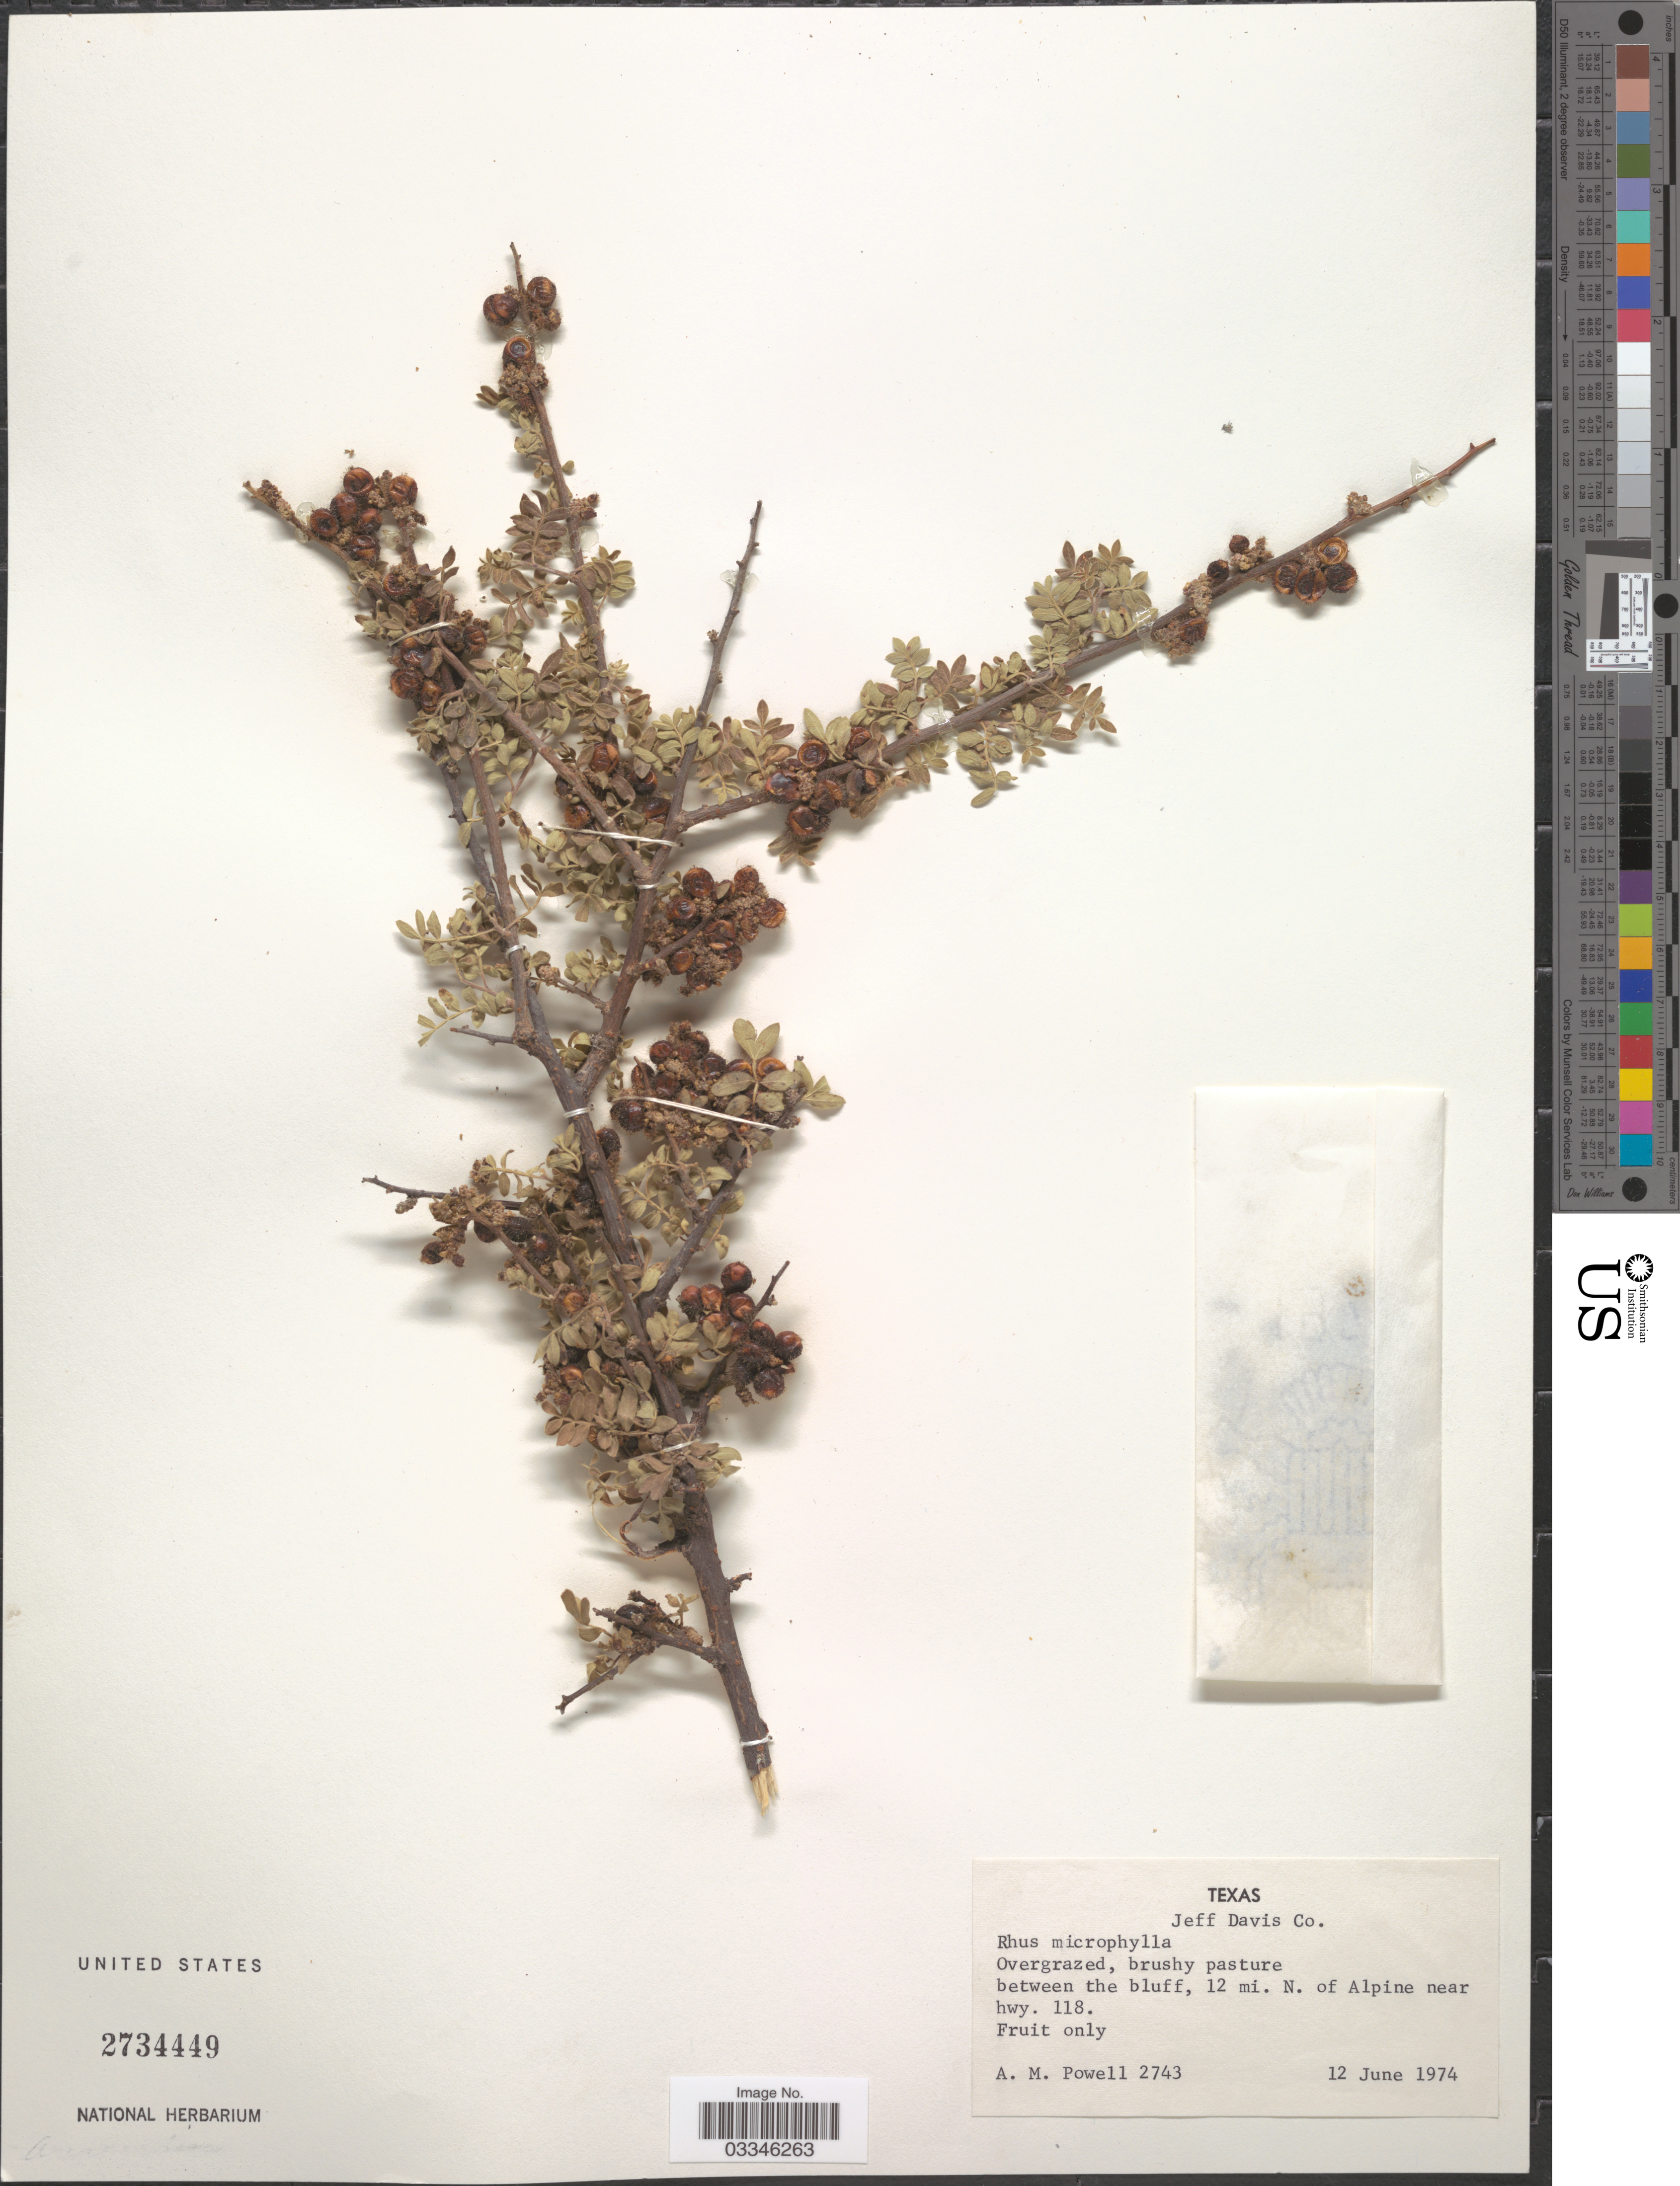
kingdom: Plantae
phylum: Tracheophyta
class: Magnoliopsida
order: Sapindales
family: Anacardiaceae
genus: Rhus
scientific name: Rhus microphylla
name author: Engelm.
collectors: A. M. Powell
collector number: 2743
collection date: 1974-06-12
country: United States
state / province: Texas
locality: Jeff Davis Co. 12 mi. N. of Alpine near hwy. 118.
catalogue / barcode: US 2734449